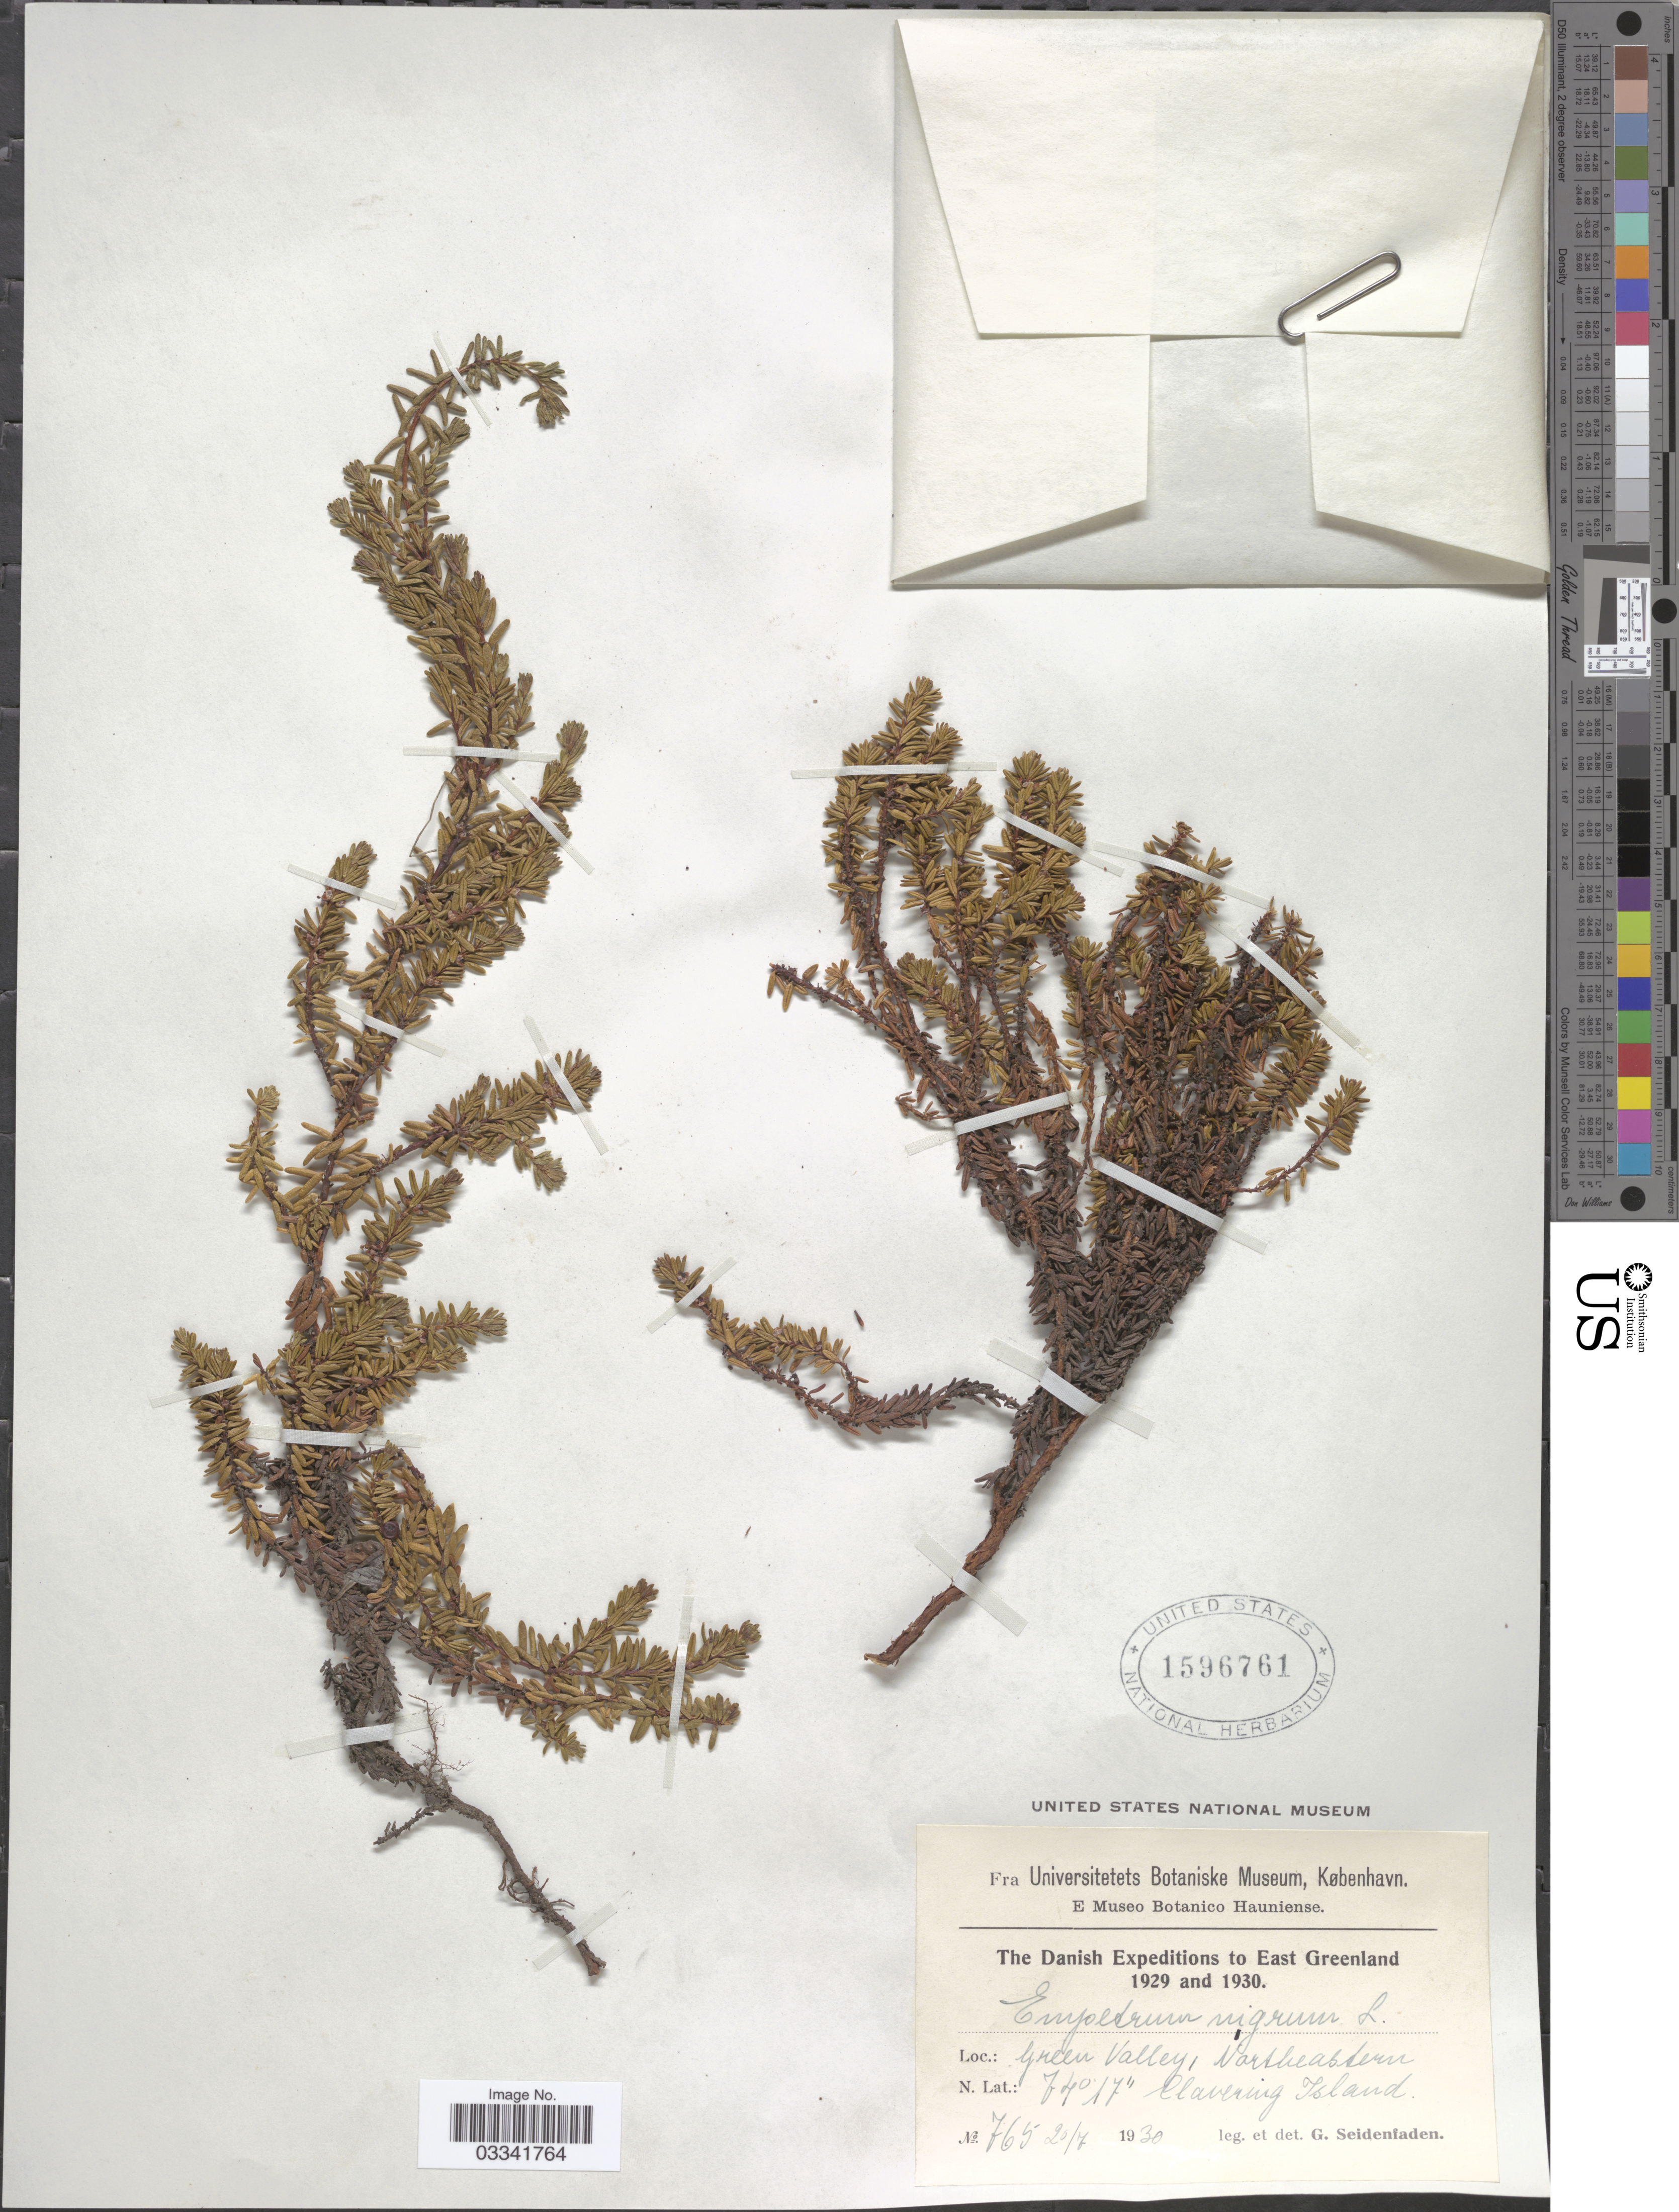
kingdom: Plantae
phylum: Tracheophyta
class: Magnoliopsida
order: Ericales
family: Ericaceae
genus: Empetrum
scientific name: Empetrum nigrum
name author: L.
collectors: G. Seidenfaden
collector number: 765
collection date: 1930-07-20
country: Greenland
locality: East Greenland. Green Valley, Northeastern. Clavernig Island.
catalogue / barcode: US 1596761